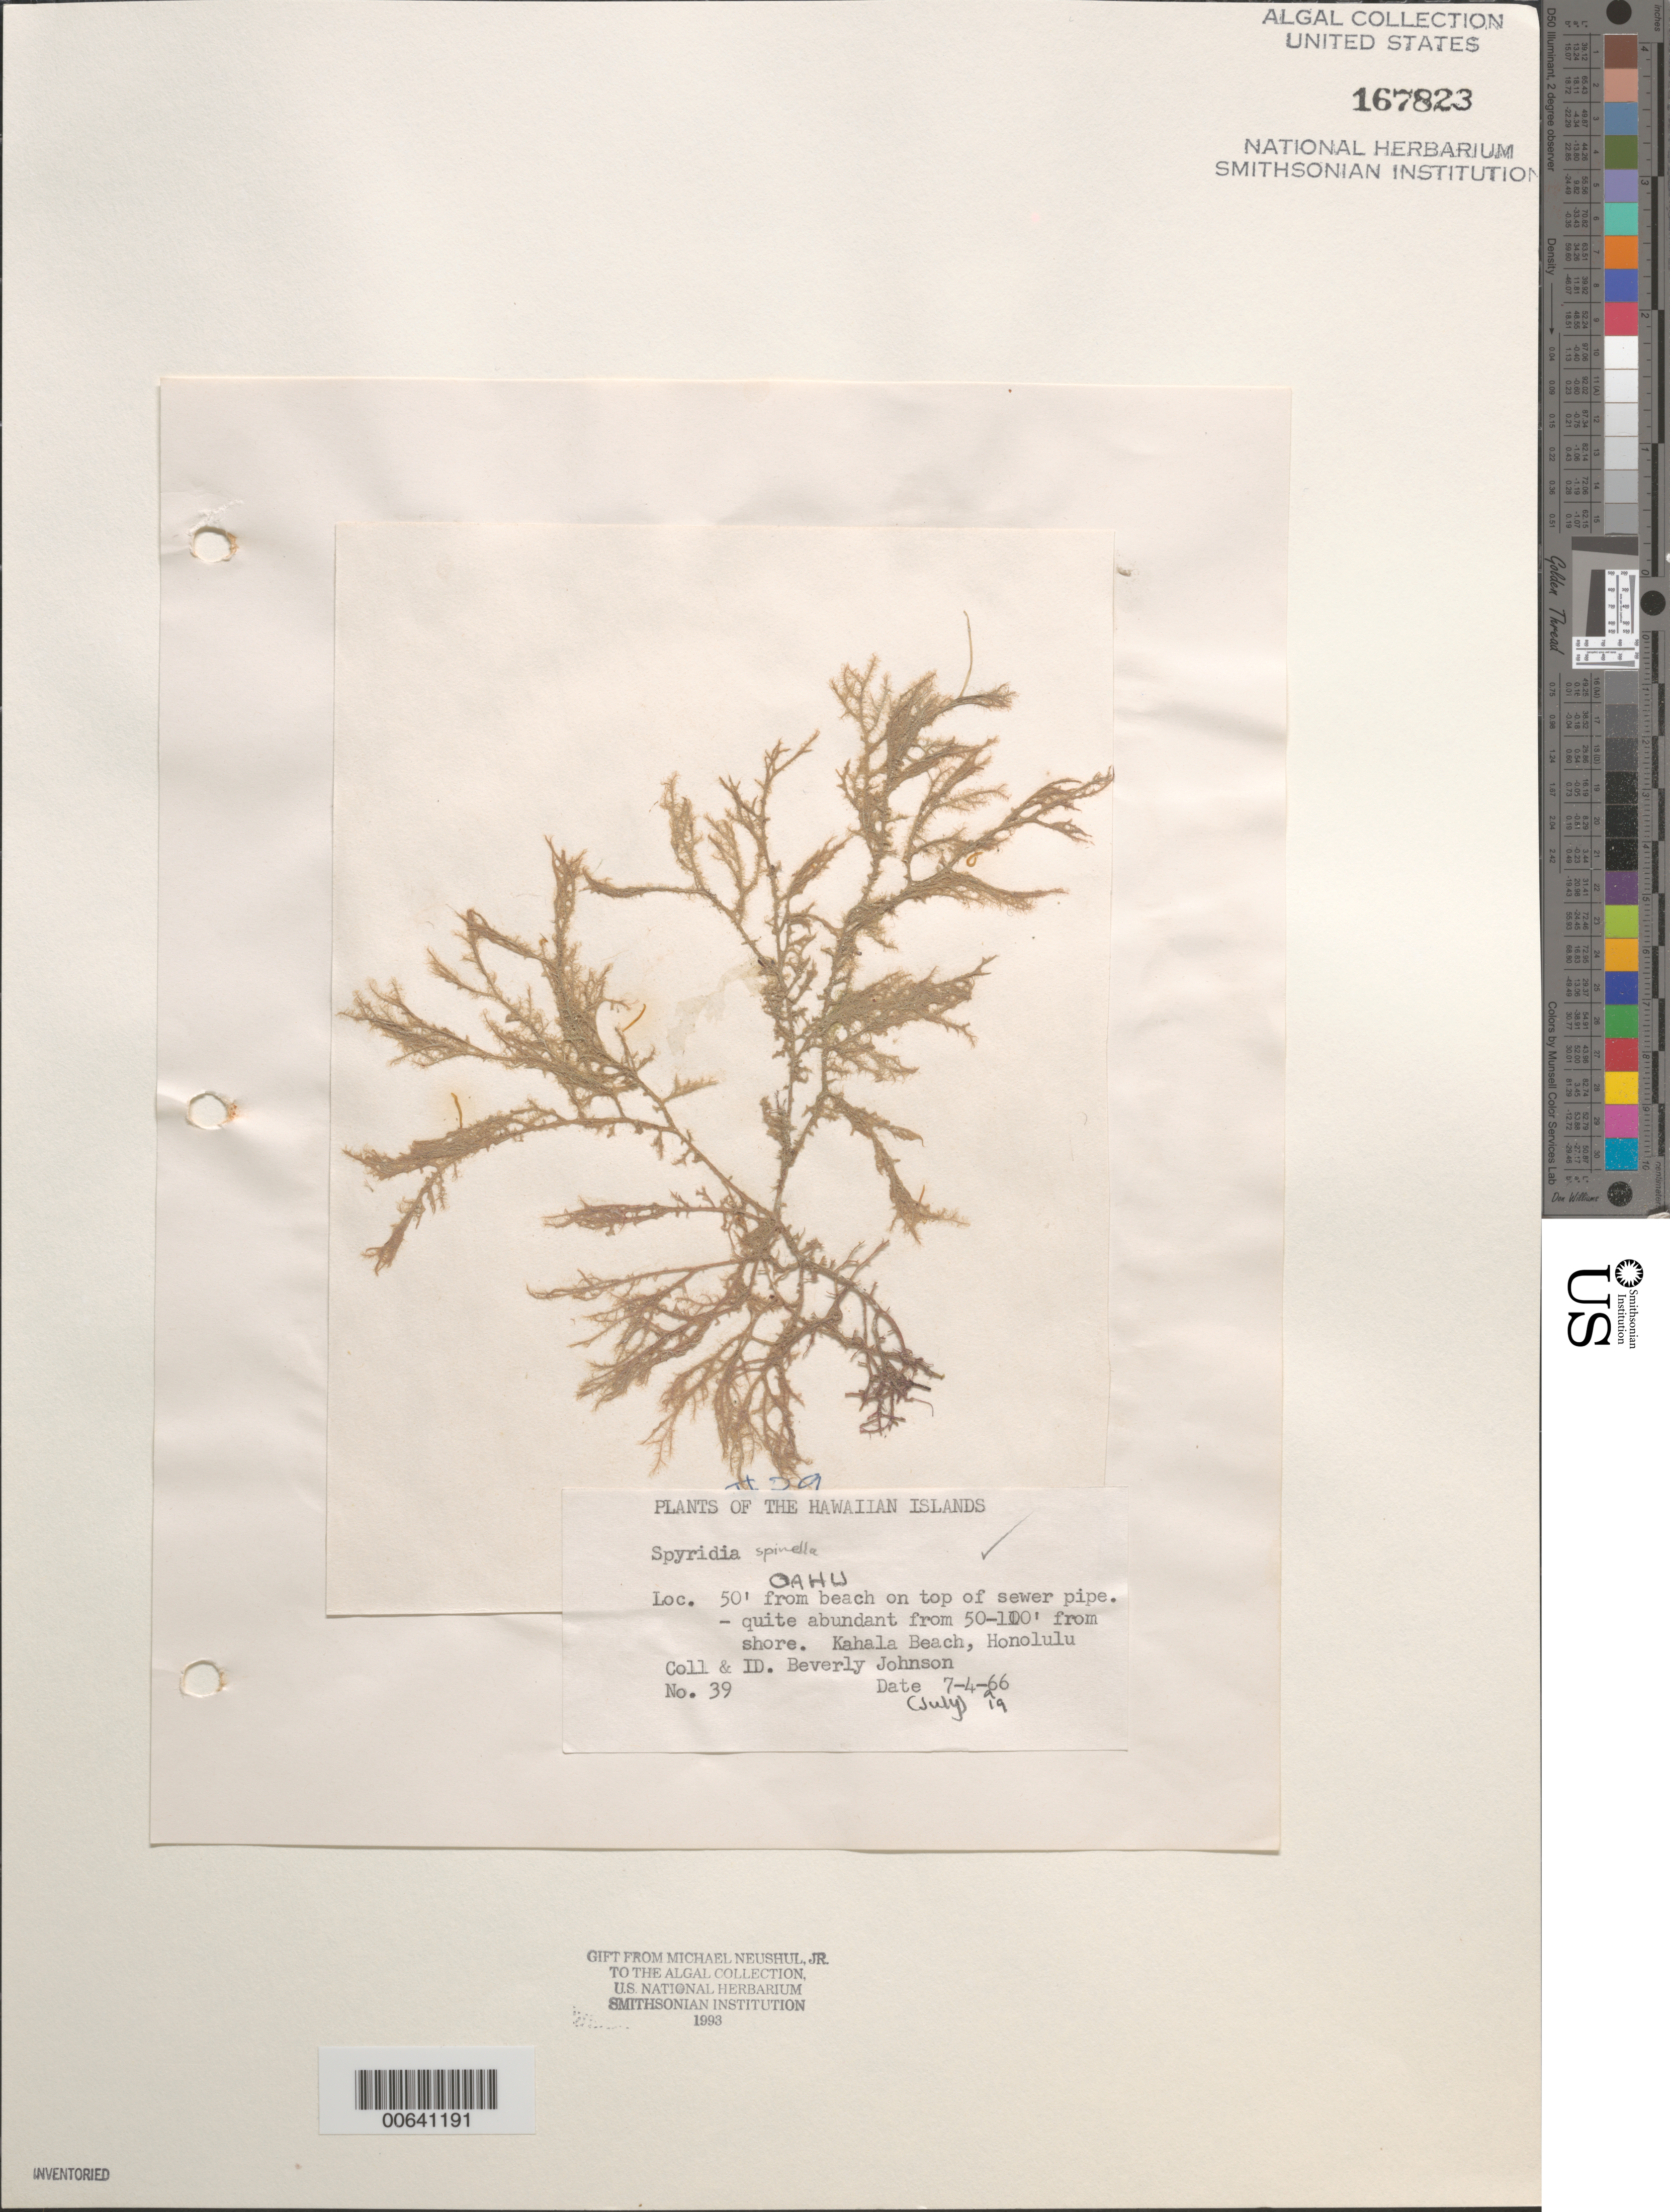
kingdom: Plantae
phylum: Rhodophyta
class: Florideophyceae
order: Ceramiales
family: Spyridiaceae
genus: Spyridia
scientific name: Spyridia sp.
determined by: Johnson, Beverly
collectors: B. Johnson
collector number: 39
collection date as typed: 04 Jul 1966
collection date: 1966-07-04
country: United States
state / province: Hawaii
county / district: Honolulu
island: Oahu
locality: Honolulu, Kahala Beach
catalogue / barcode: US 167823